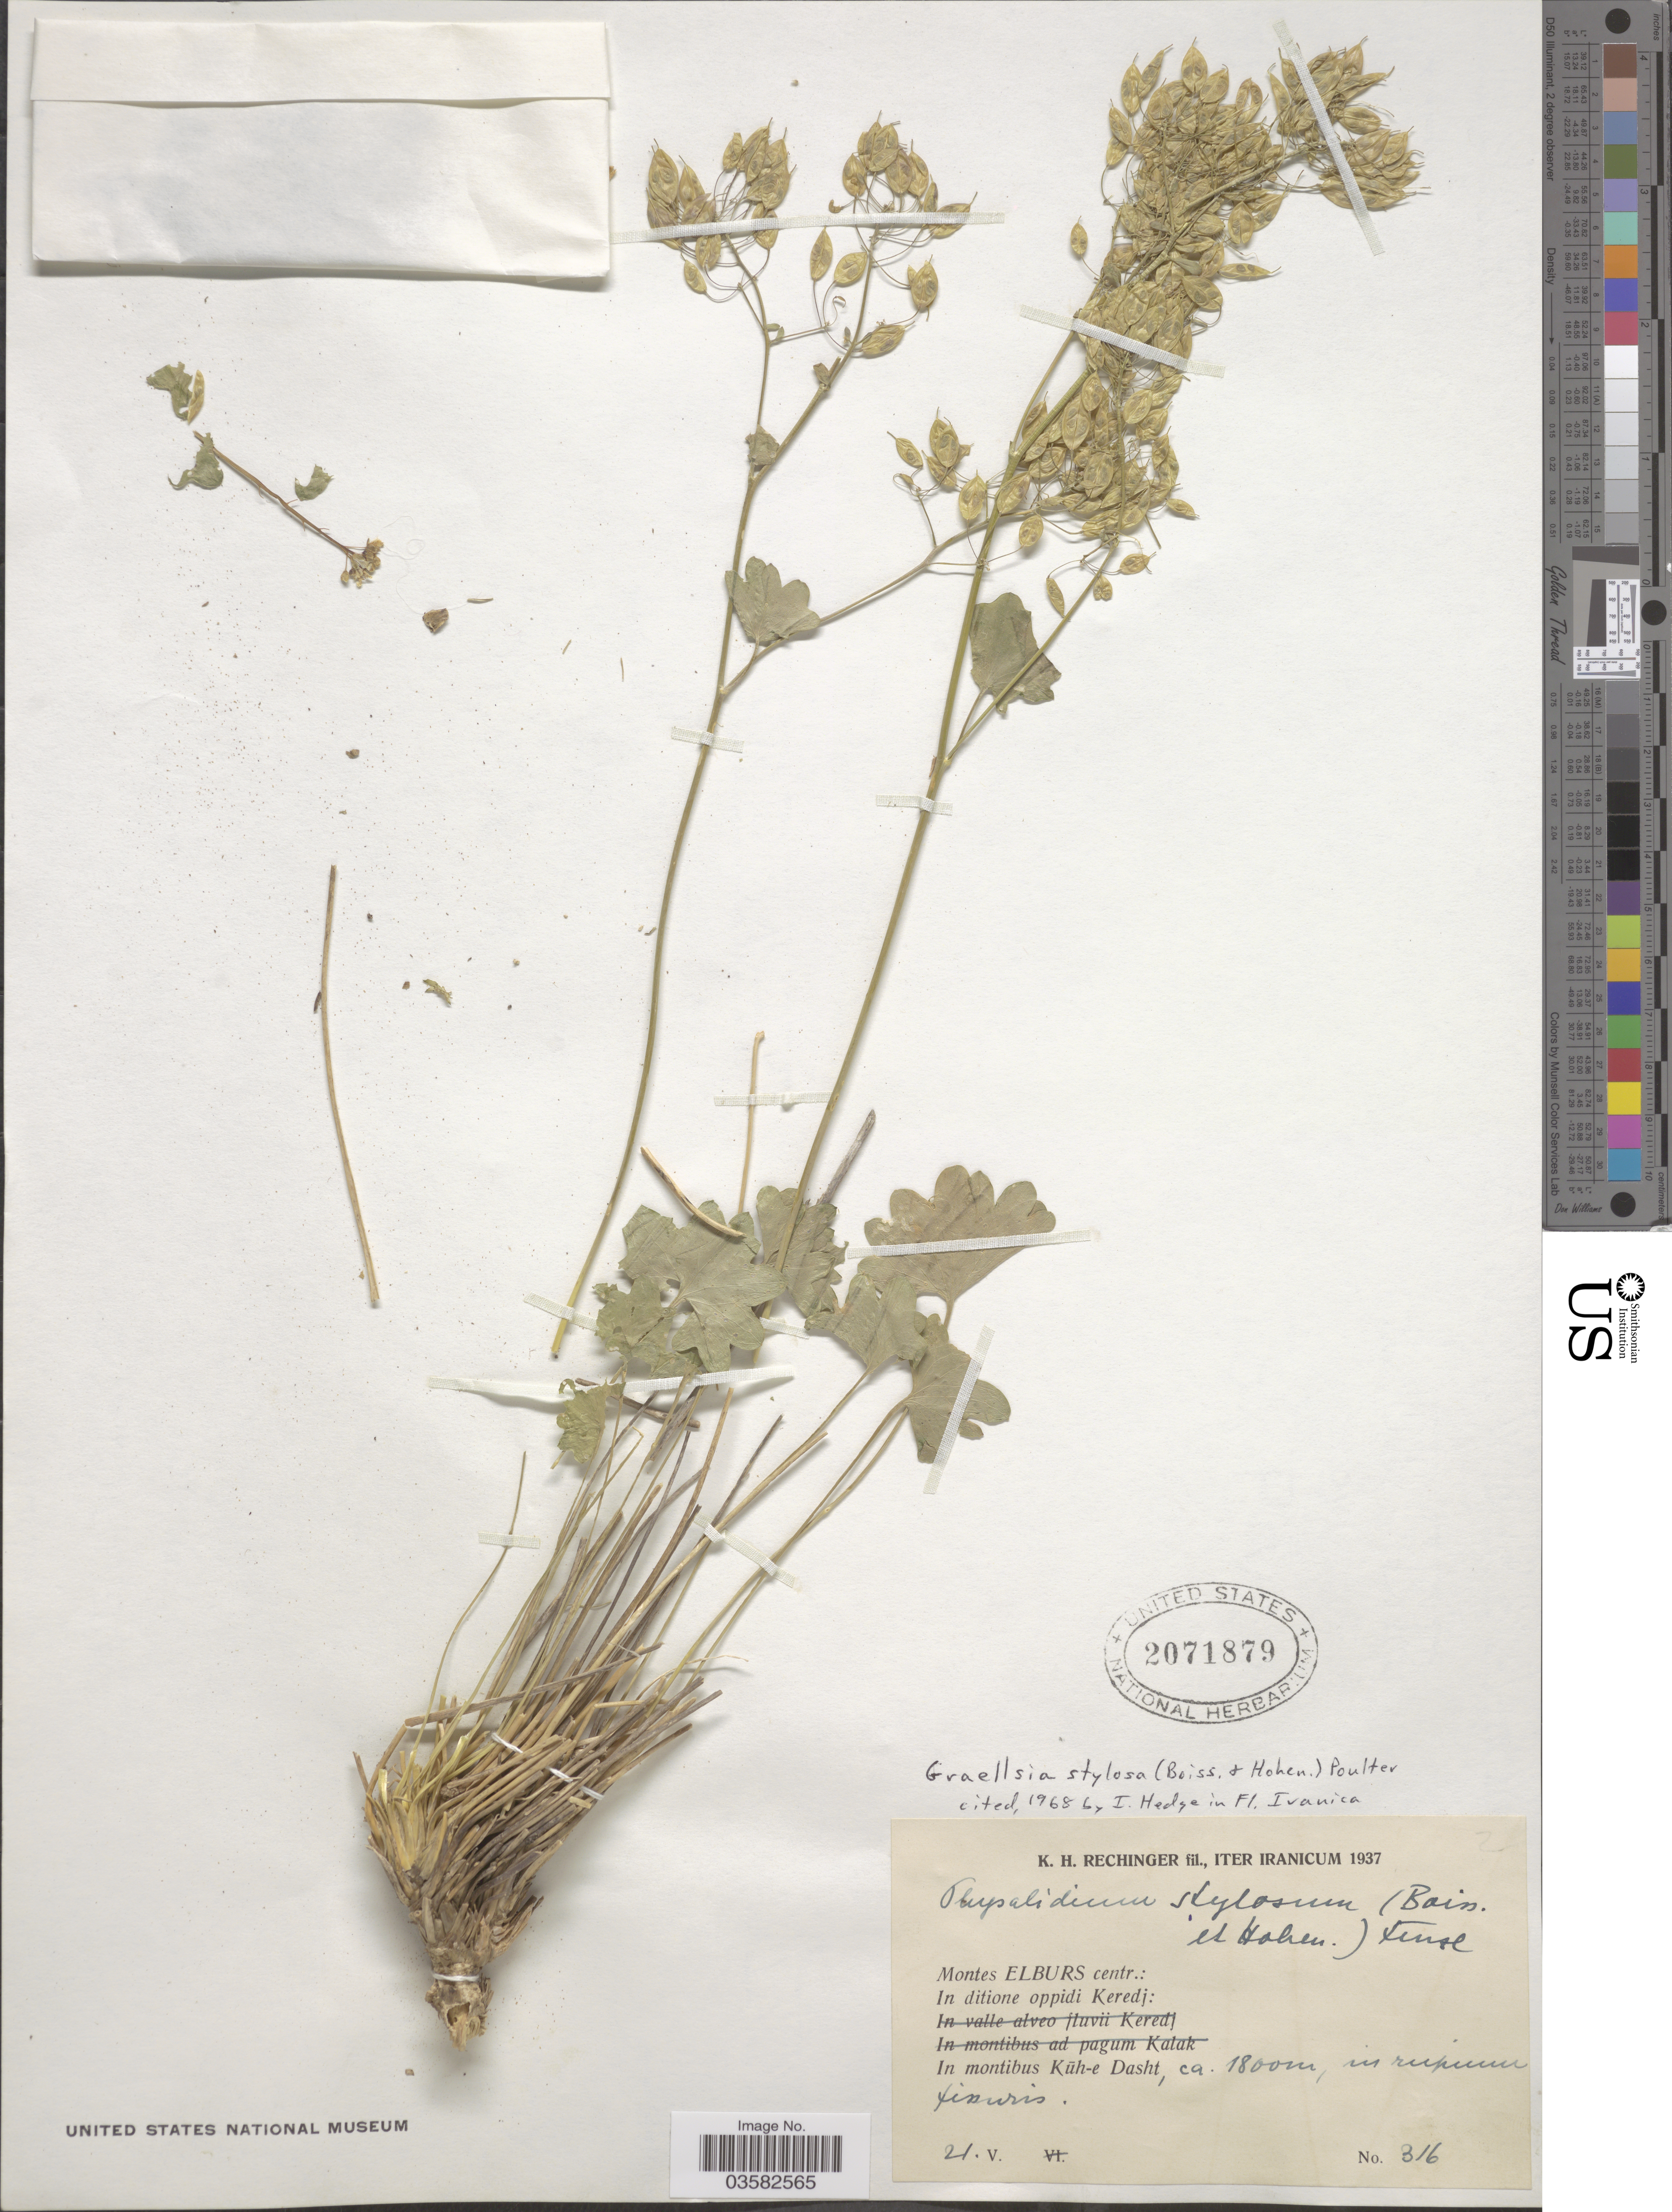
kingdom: Plantae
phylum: Tracheophyta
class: Magnoliopsida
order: Brassicales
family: Brassicaceae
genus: Graellsia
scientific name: Graellsia stylosa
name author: (Boiss. & Hohen.) Poulter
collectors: K. H. Rechinger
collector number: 316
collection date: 1937-05-21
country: Iran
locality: Iter Iranicum. Montes Elburs centr.: In ditione oppidi Keredj. In montibus Kūh-e Dasht.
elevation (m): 1800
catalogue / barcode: US 2071879